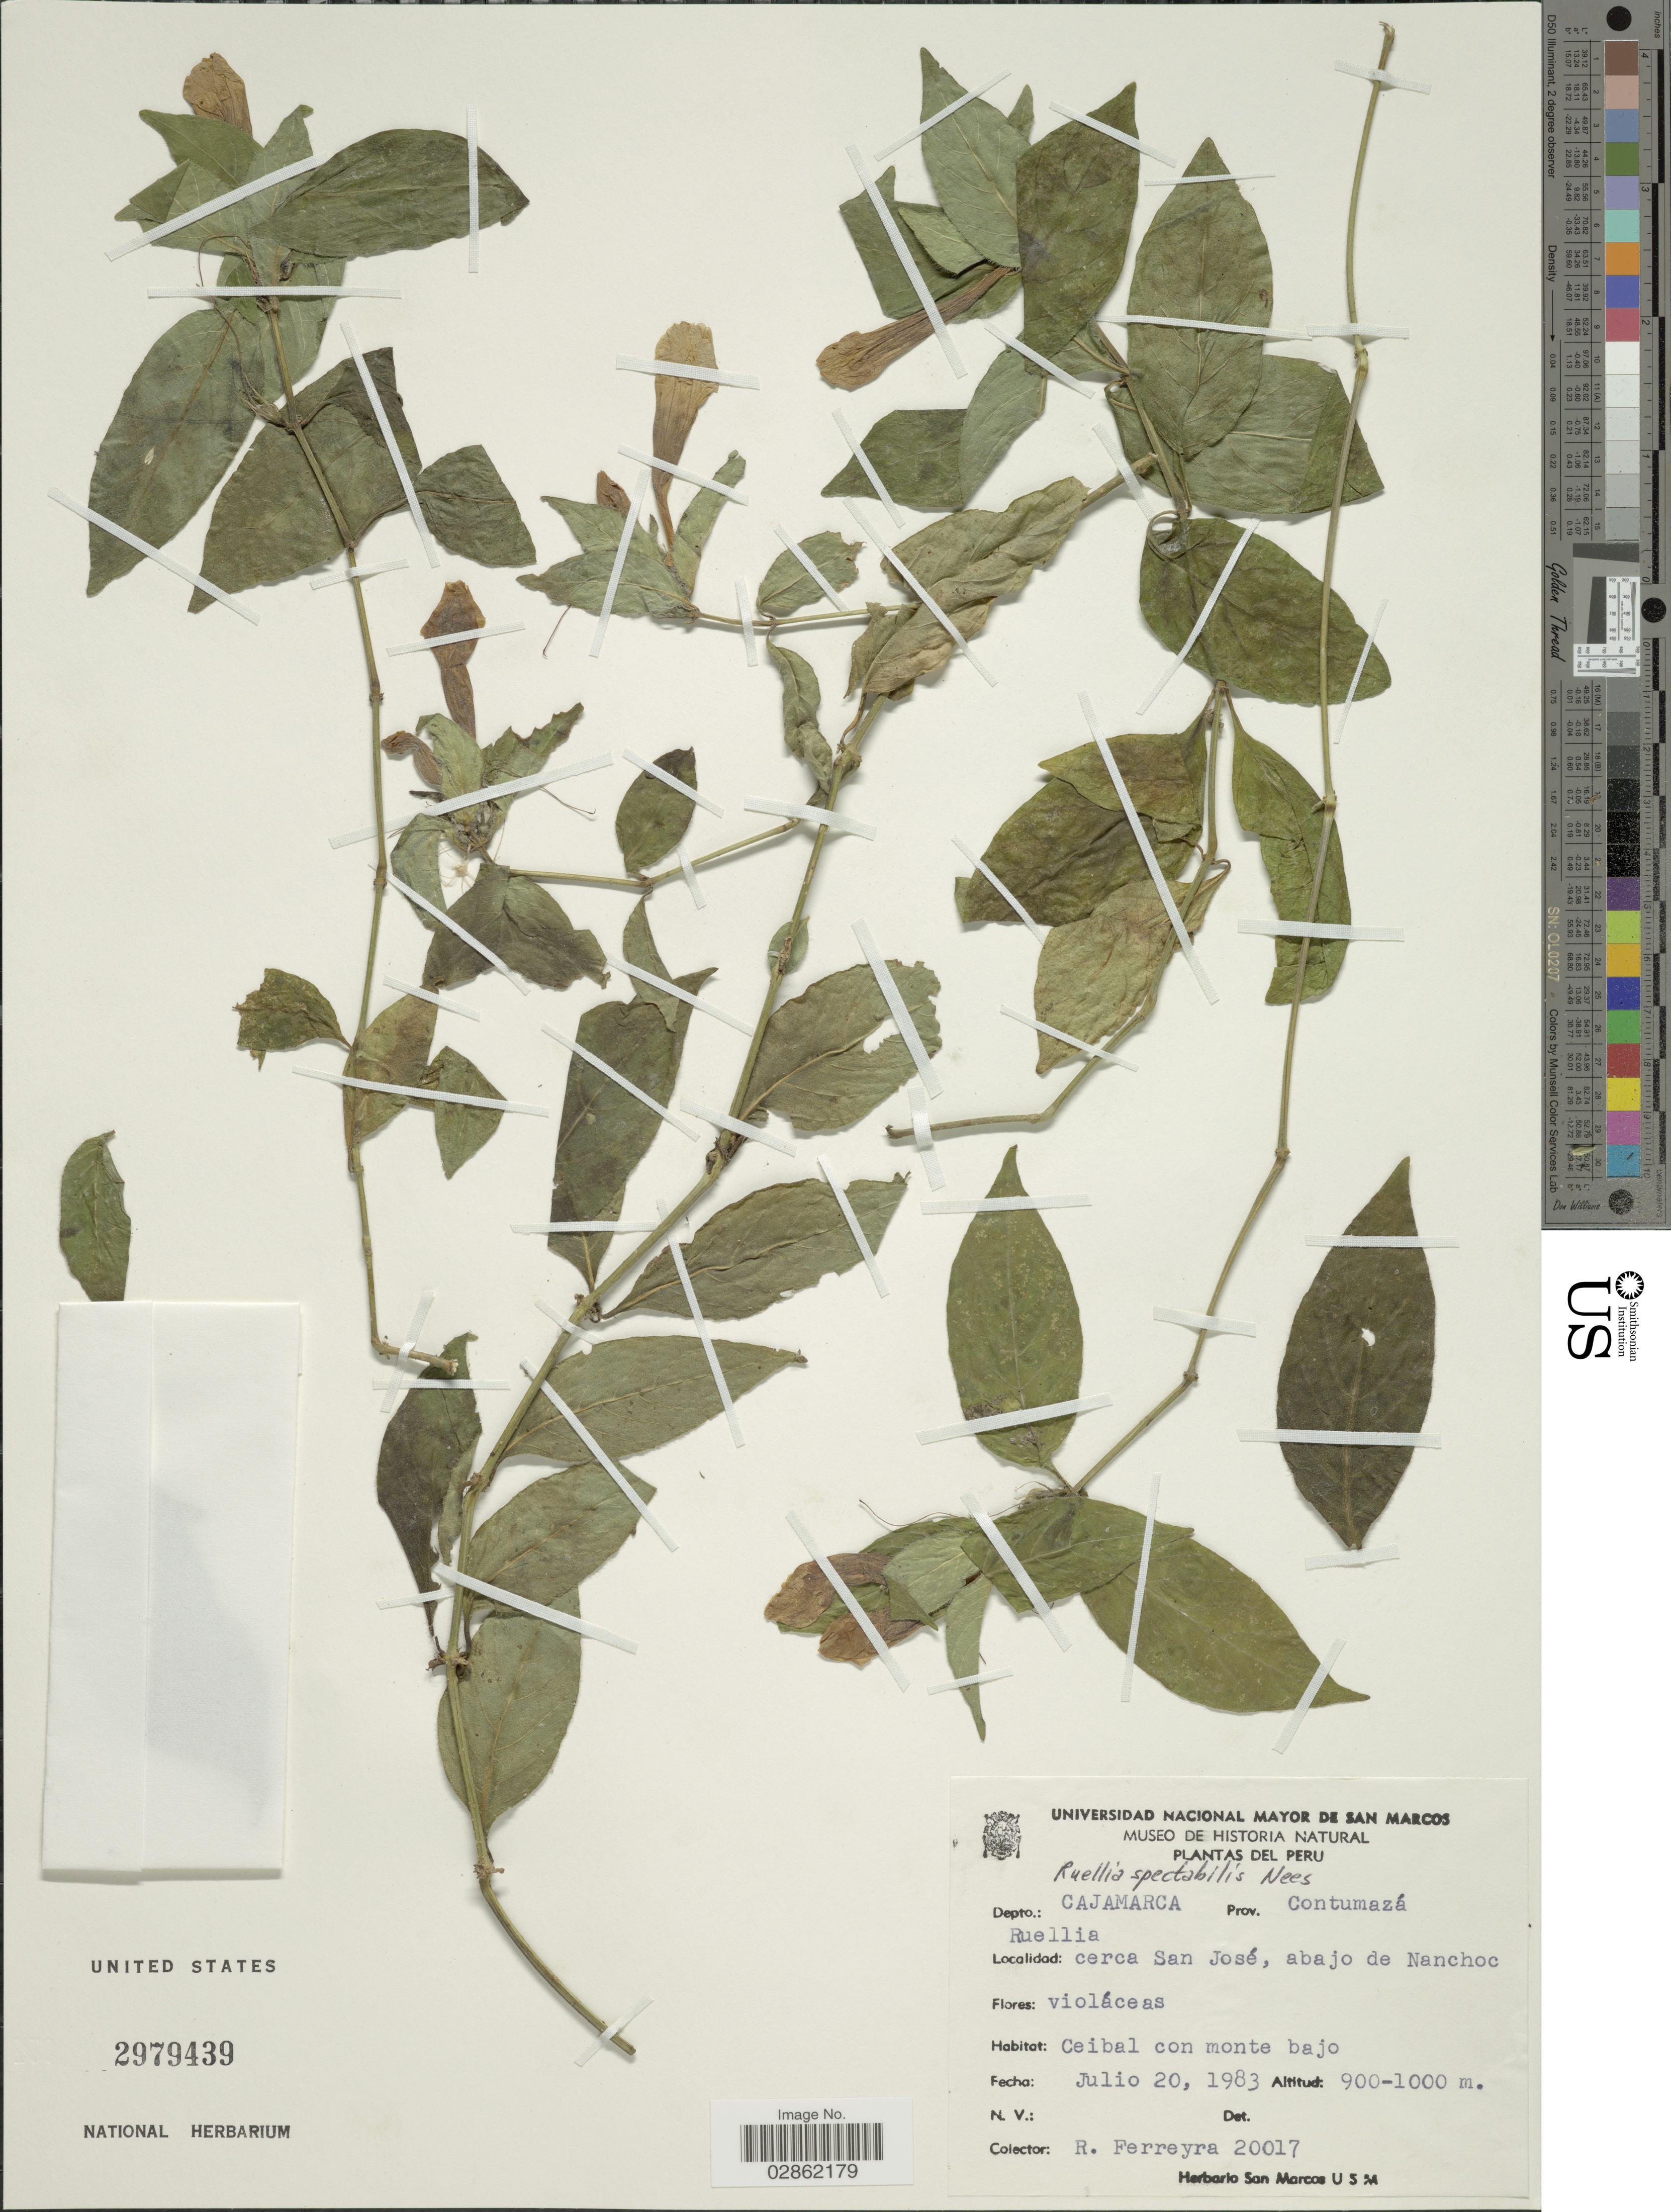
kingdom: Plantae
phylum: Tracheophyta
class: Magnoliopsida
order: Lamiales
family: Acanthaceae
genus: Ruellia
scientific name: Ruellia spectabilis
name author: (Hook.) G. Nicholson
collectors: R. A. Ferreyra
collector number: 20017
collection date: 1983-07-20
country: Peru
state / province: Cajamarca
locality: Depto. Cajamarca, Prov. Contumazá, cerca San José, abajo de Nanchoc.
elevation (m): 900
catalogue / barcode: US 2979439